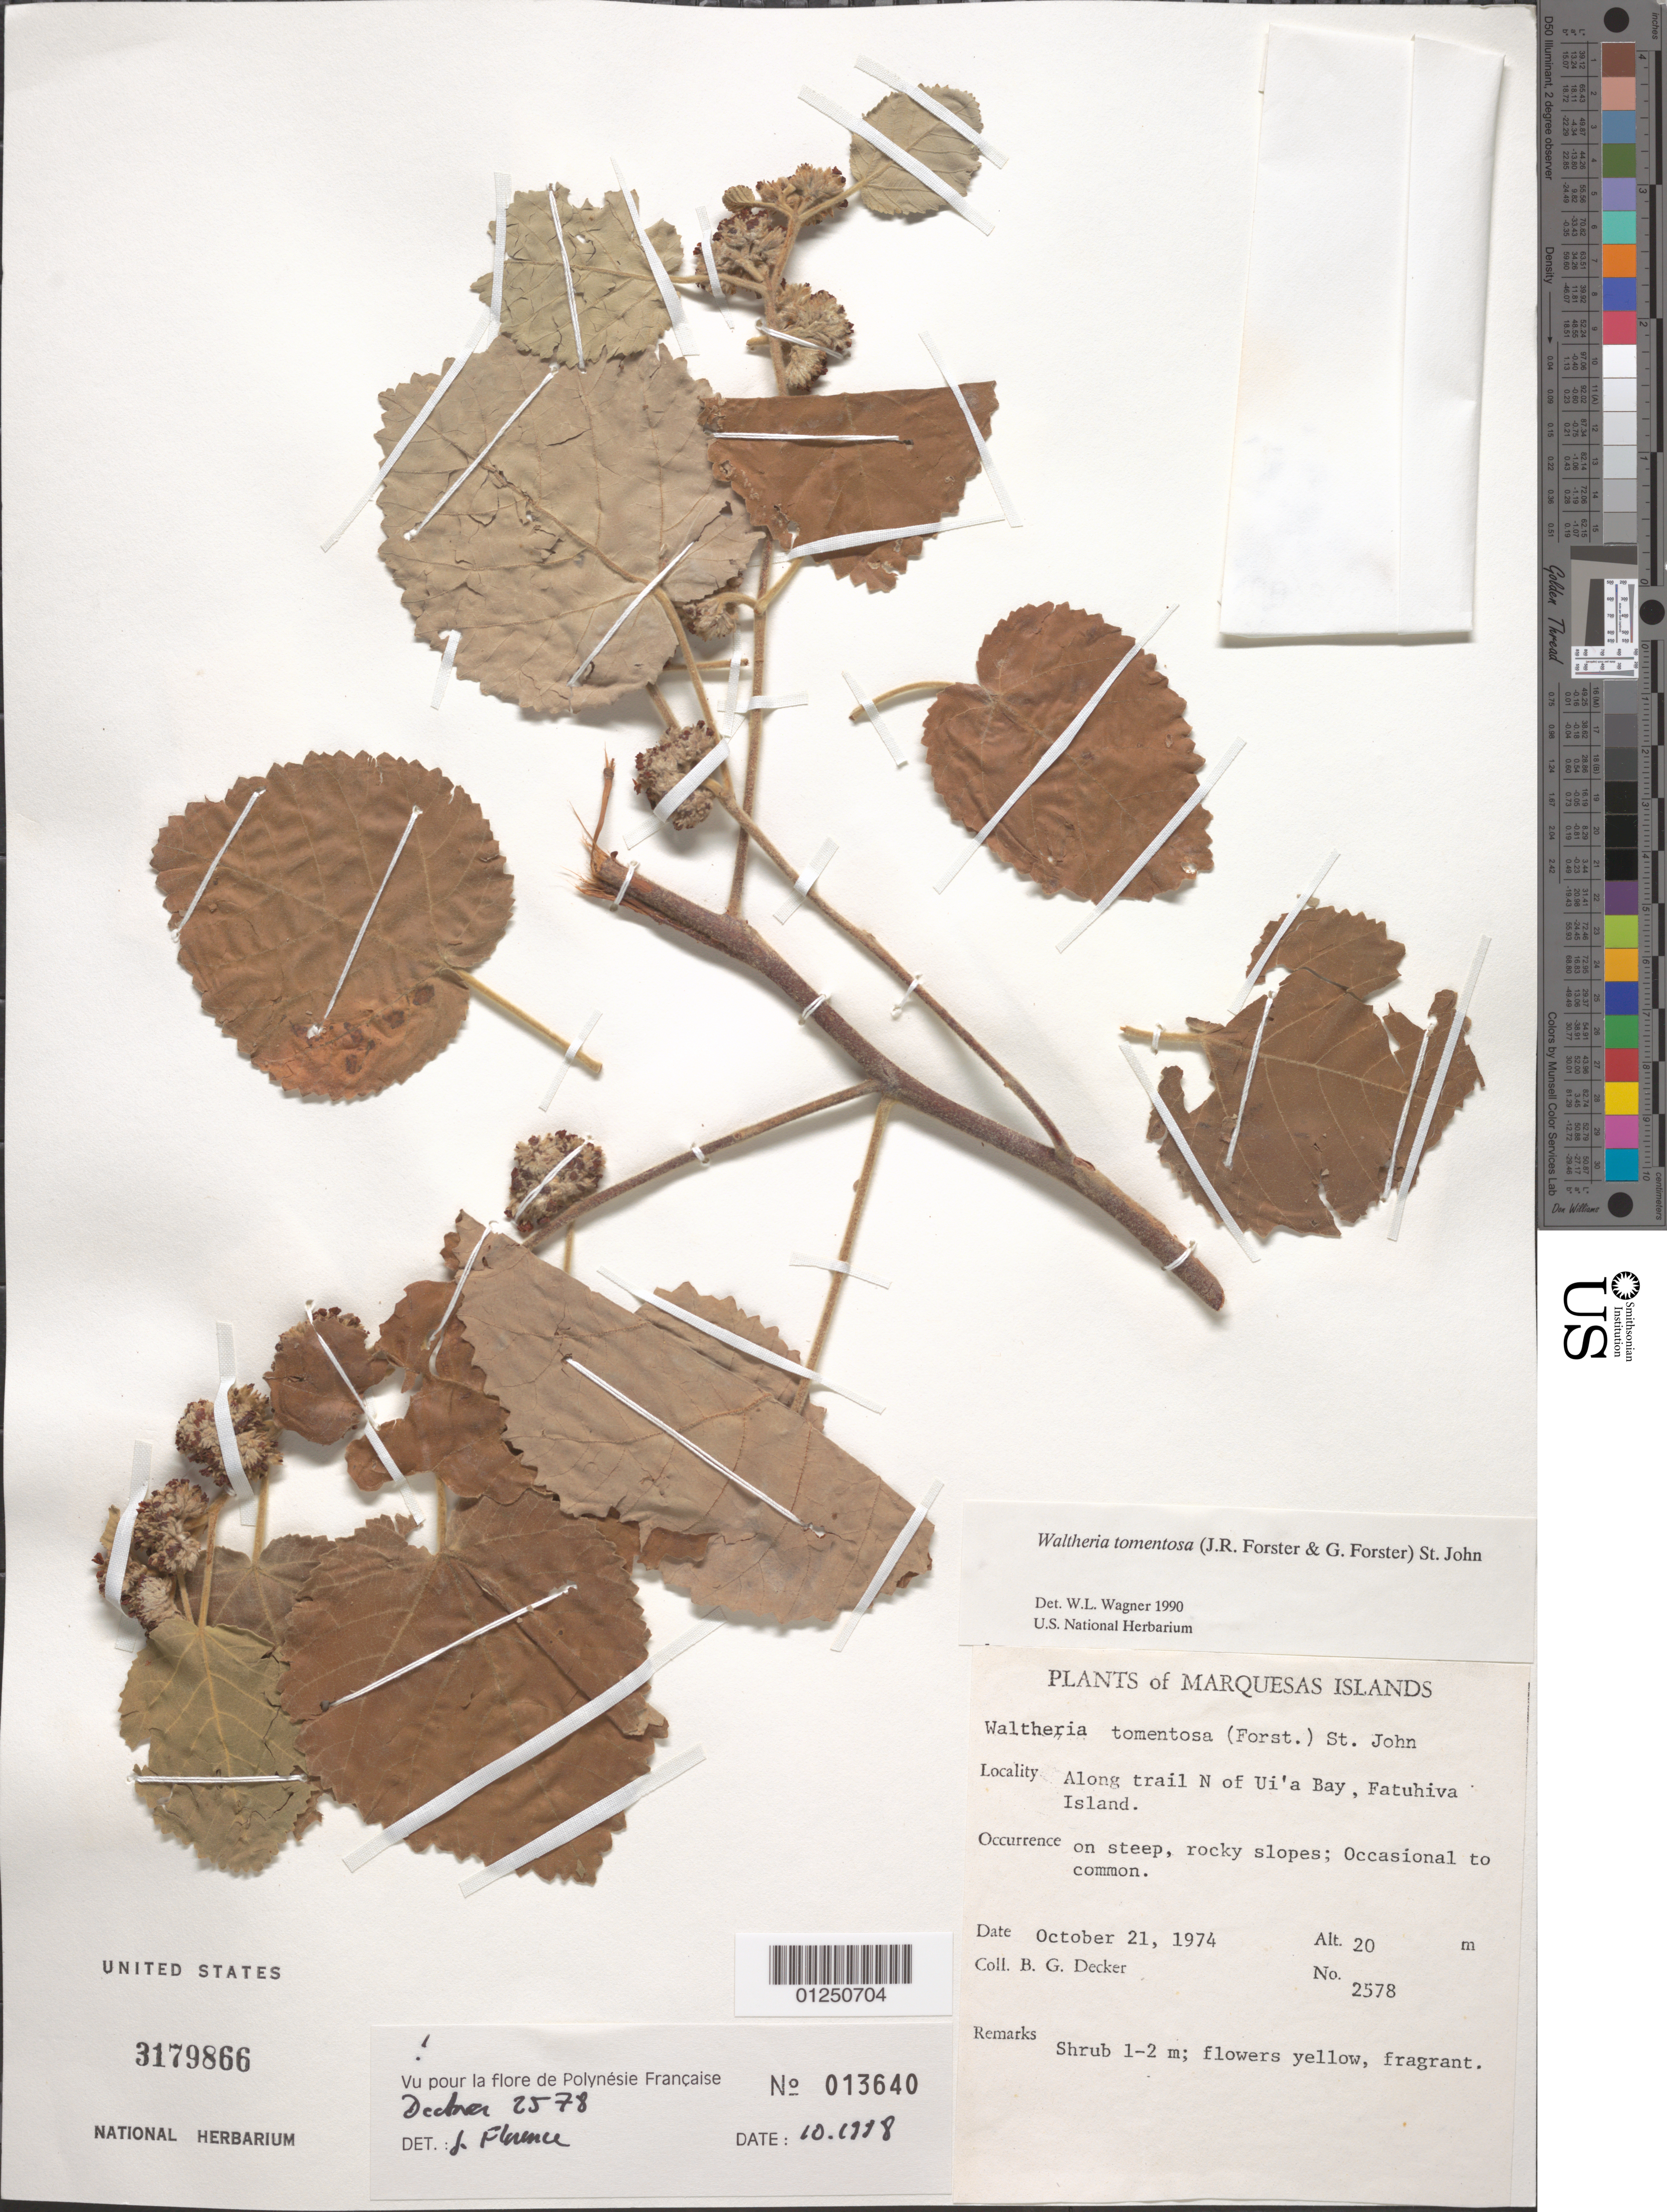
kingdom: Plantae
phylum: Tracheophyta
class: Magnoliopsida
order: Malvales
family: Malvaceae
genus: Waltheria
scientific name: Waltheria tomentosa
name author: (J.R. Forst. & G. Forst.) H. St. John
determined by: Wagner, W. L., (BOT), Smithsonian Institution - National Museum of Natural History (UNITED STATES)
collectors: B. G. Decker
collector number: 2578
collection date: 1974-10-21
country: French Polynesia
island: Fatu Hiva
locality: along trail N of Ui'a Bay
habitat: On steep, rocky slopes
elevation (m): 20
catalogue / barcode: US 3179866